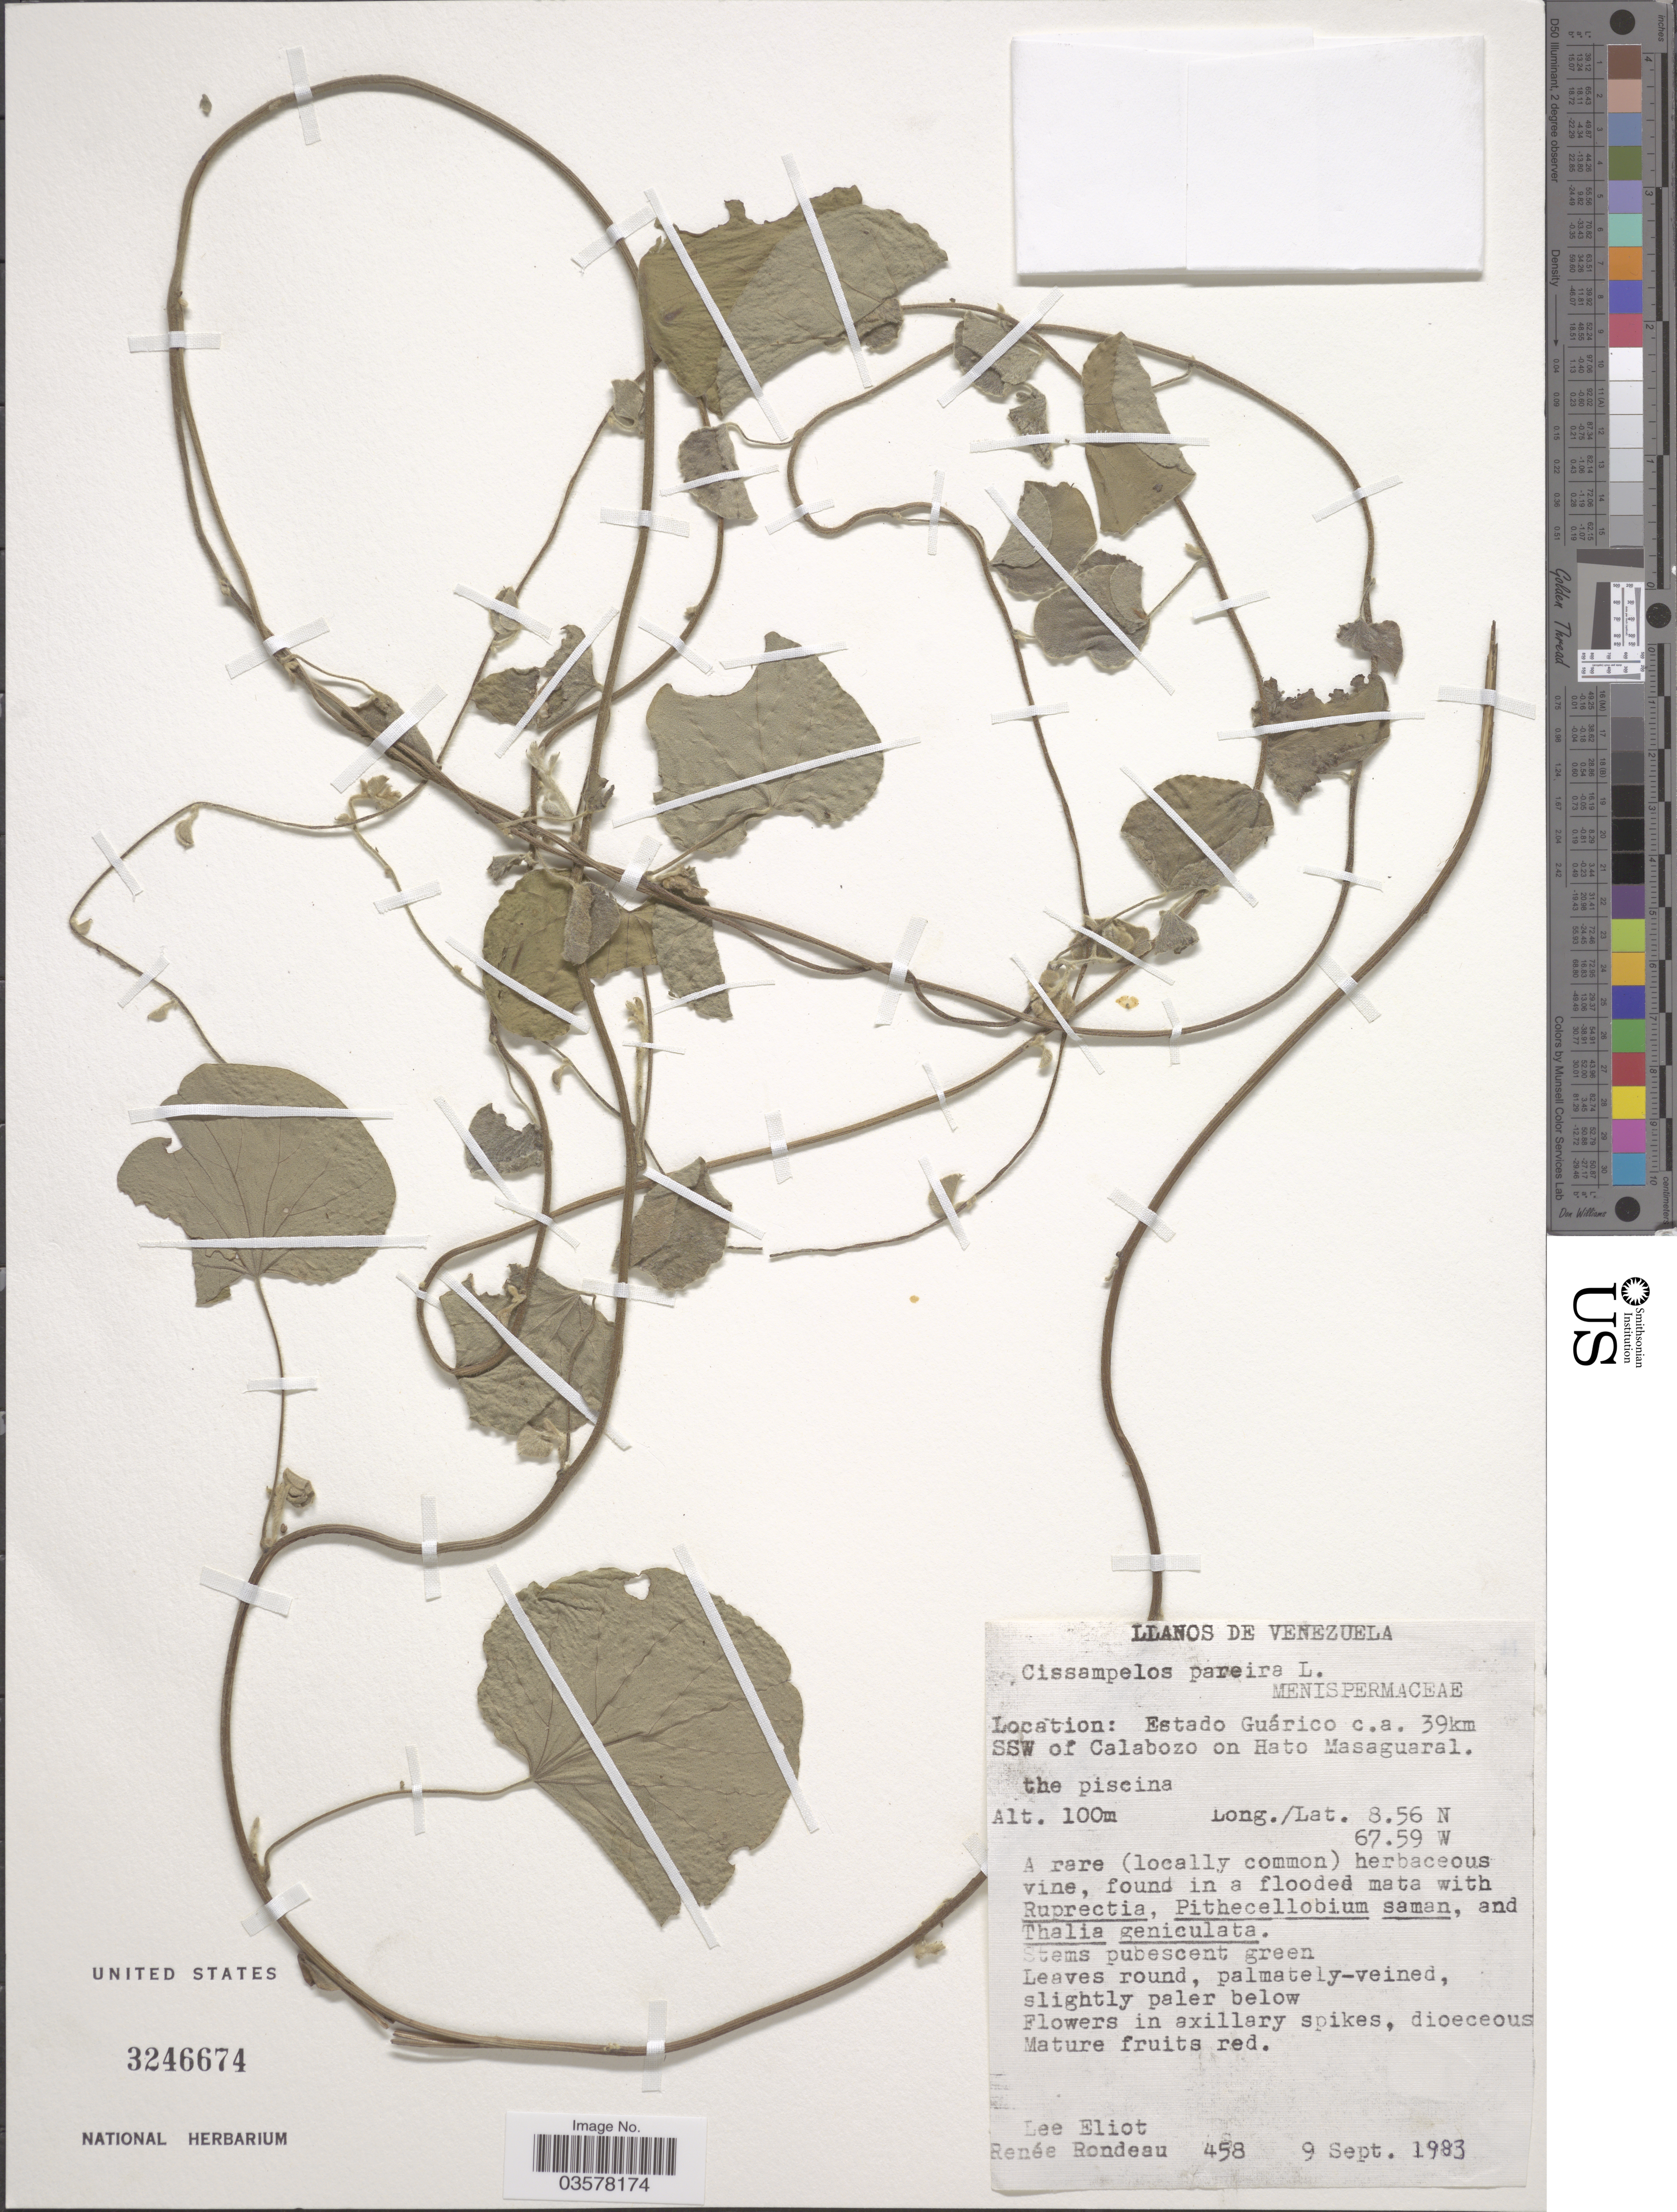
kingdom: Plantae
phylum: Tracheophyta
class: Magnoliopsida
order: Ranunculales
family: Menispermaceae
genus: Cissampelos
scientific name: Cissampelos pareira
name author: L.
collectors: L. Eliot & R. Rondeau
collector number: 458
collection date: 1983-09-09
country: Venezuela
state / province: Guarico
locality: C.a. 39km SSW of Calabozo on Hato Masaguaral.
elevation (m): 100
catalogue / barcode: US 3246674